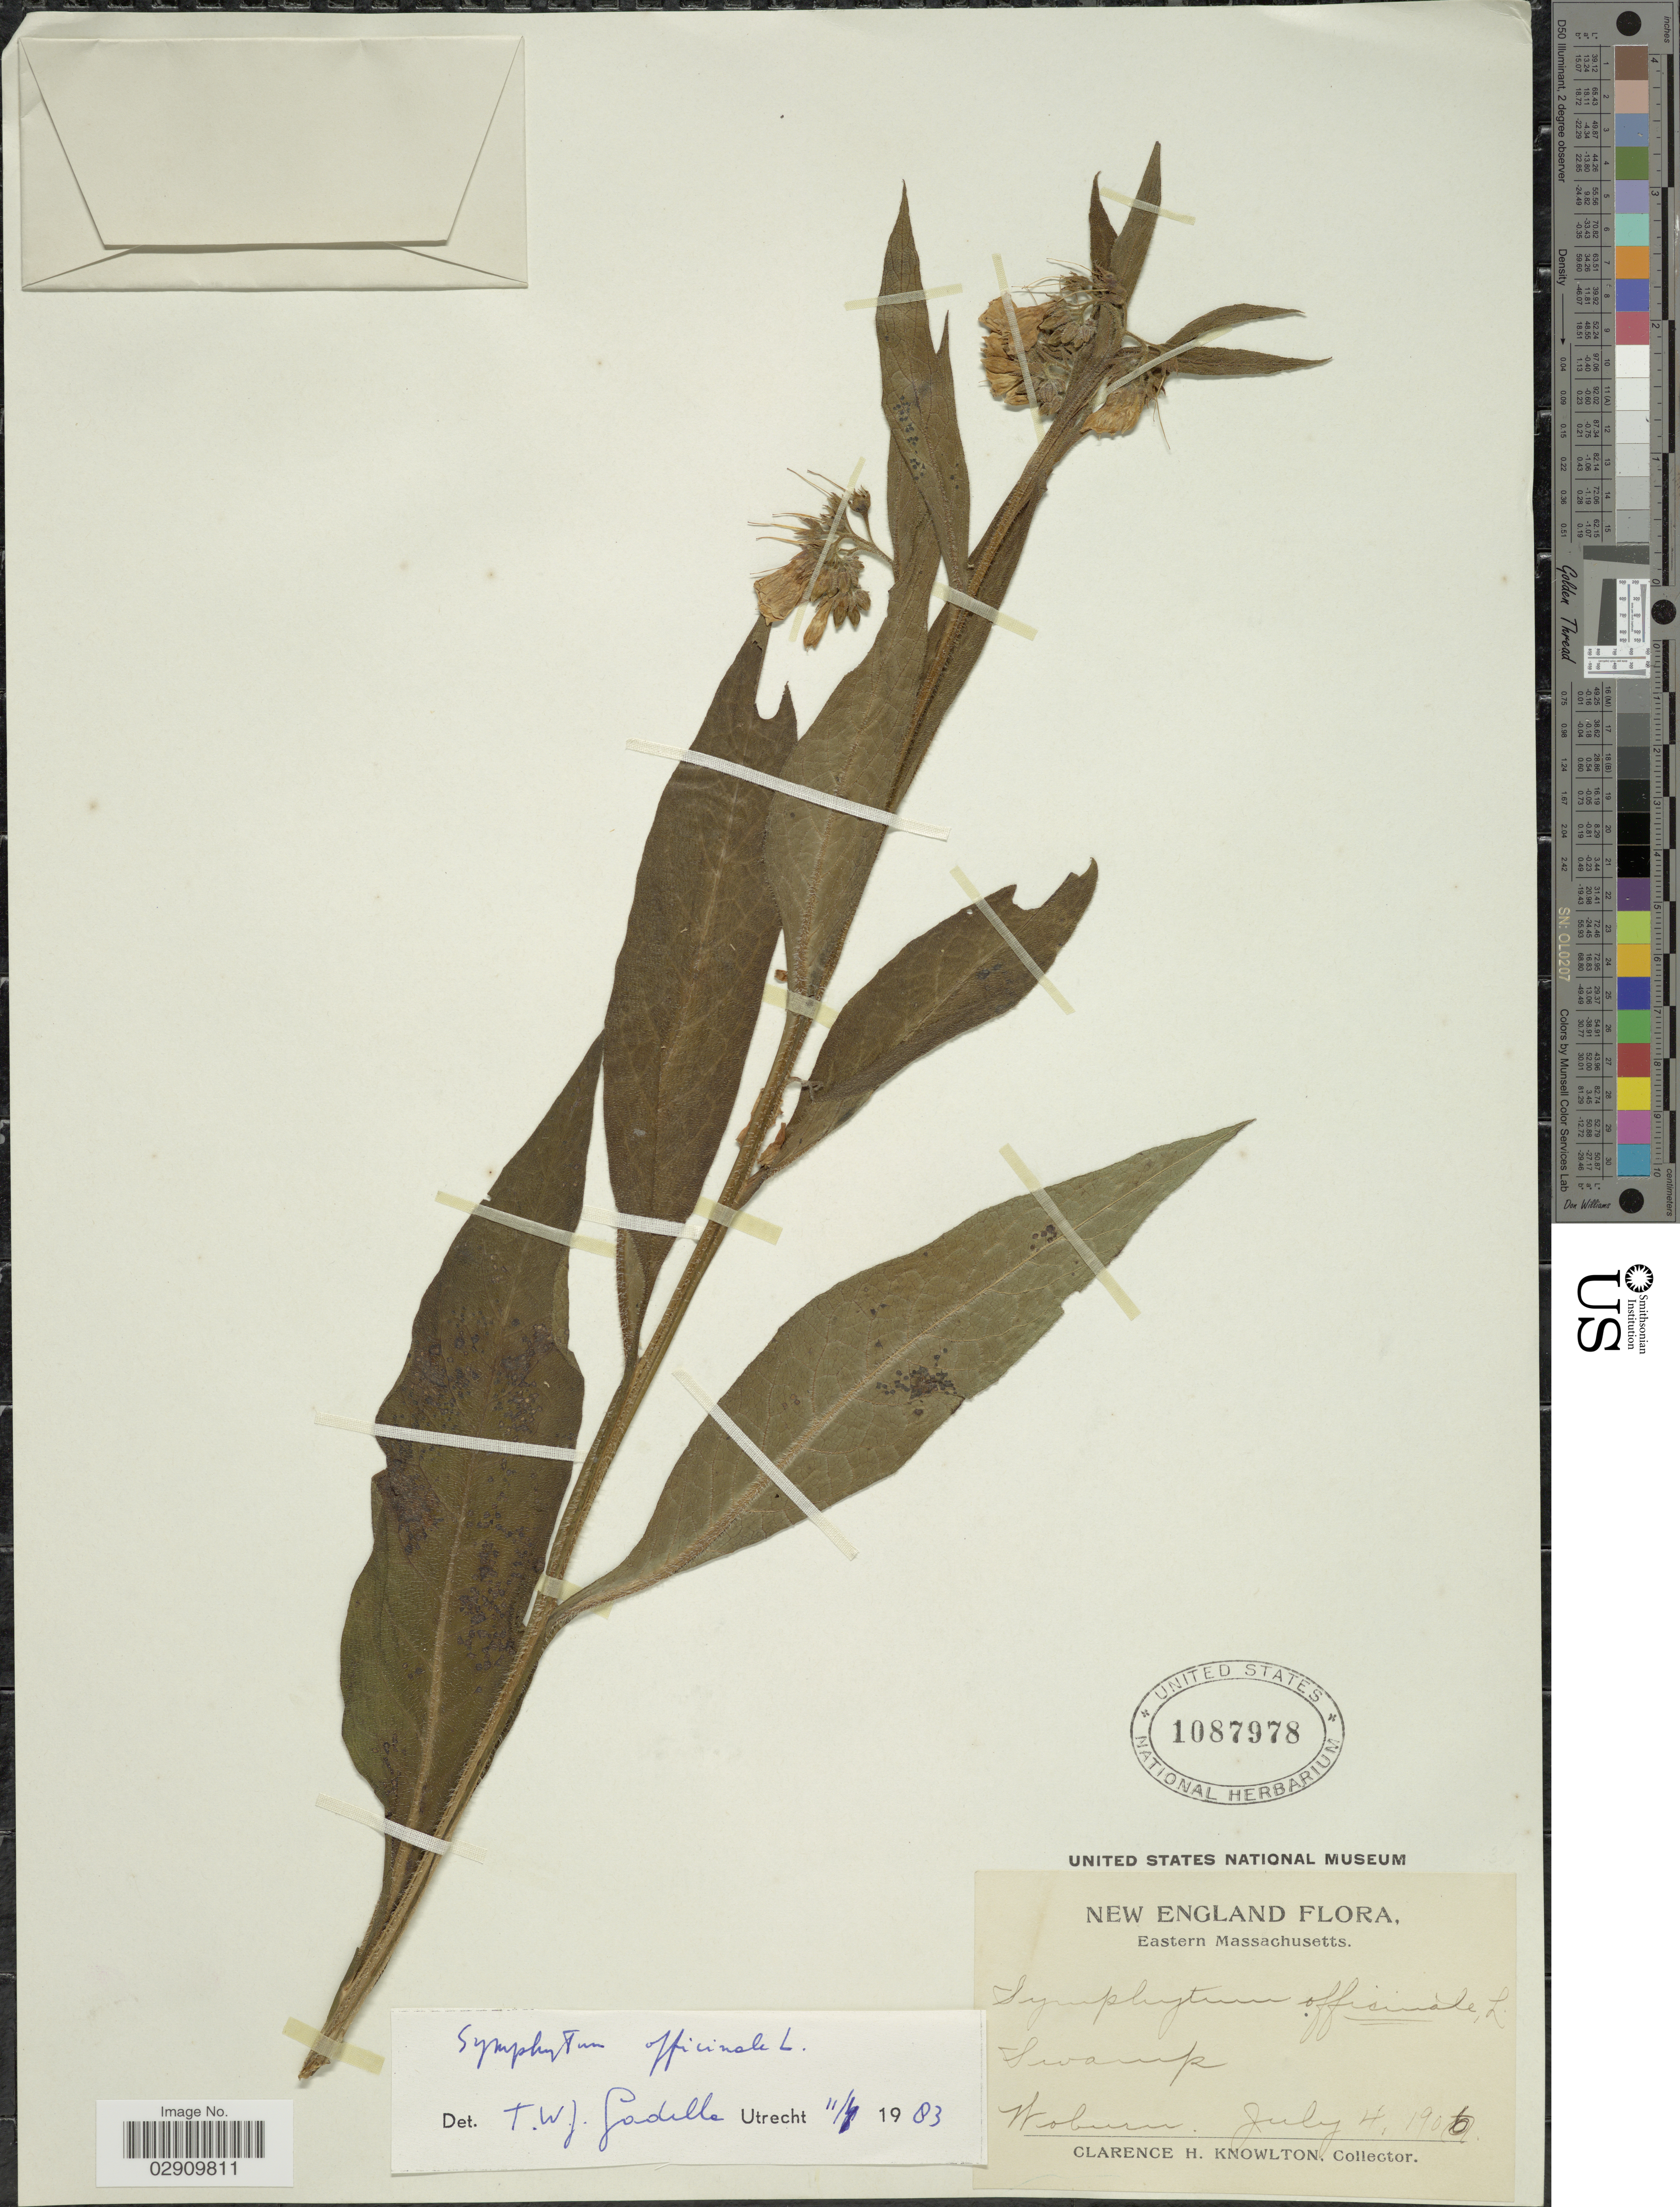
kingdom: Plantae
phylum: Tracheophyta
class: Magnoliopsida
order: Boraginales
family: Boraginaceae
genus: Symphytum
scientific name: Symphytum officinale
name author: L.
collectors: C. H. Knowlton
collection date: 1906-07-04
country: United States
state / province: Massachusetts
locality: New England, Eastern Massachusetts, swamp, Woburn.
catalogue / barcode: US 1087978